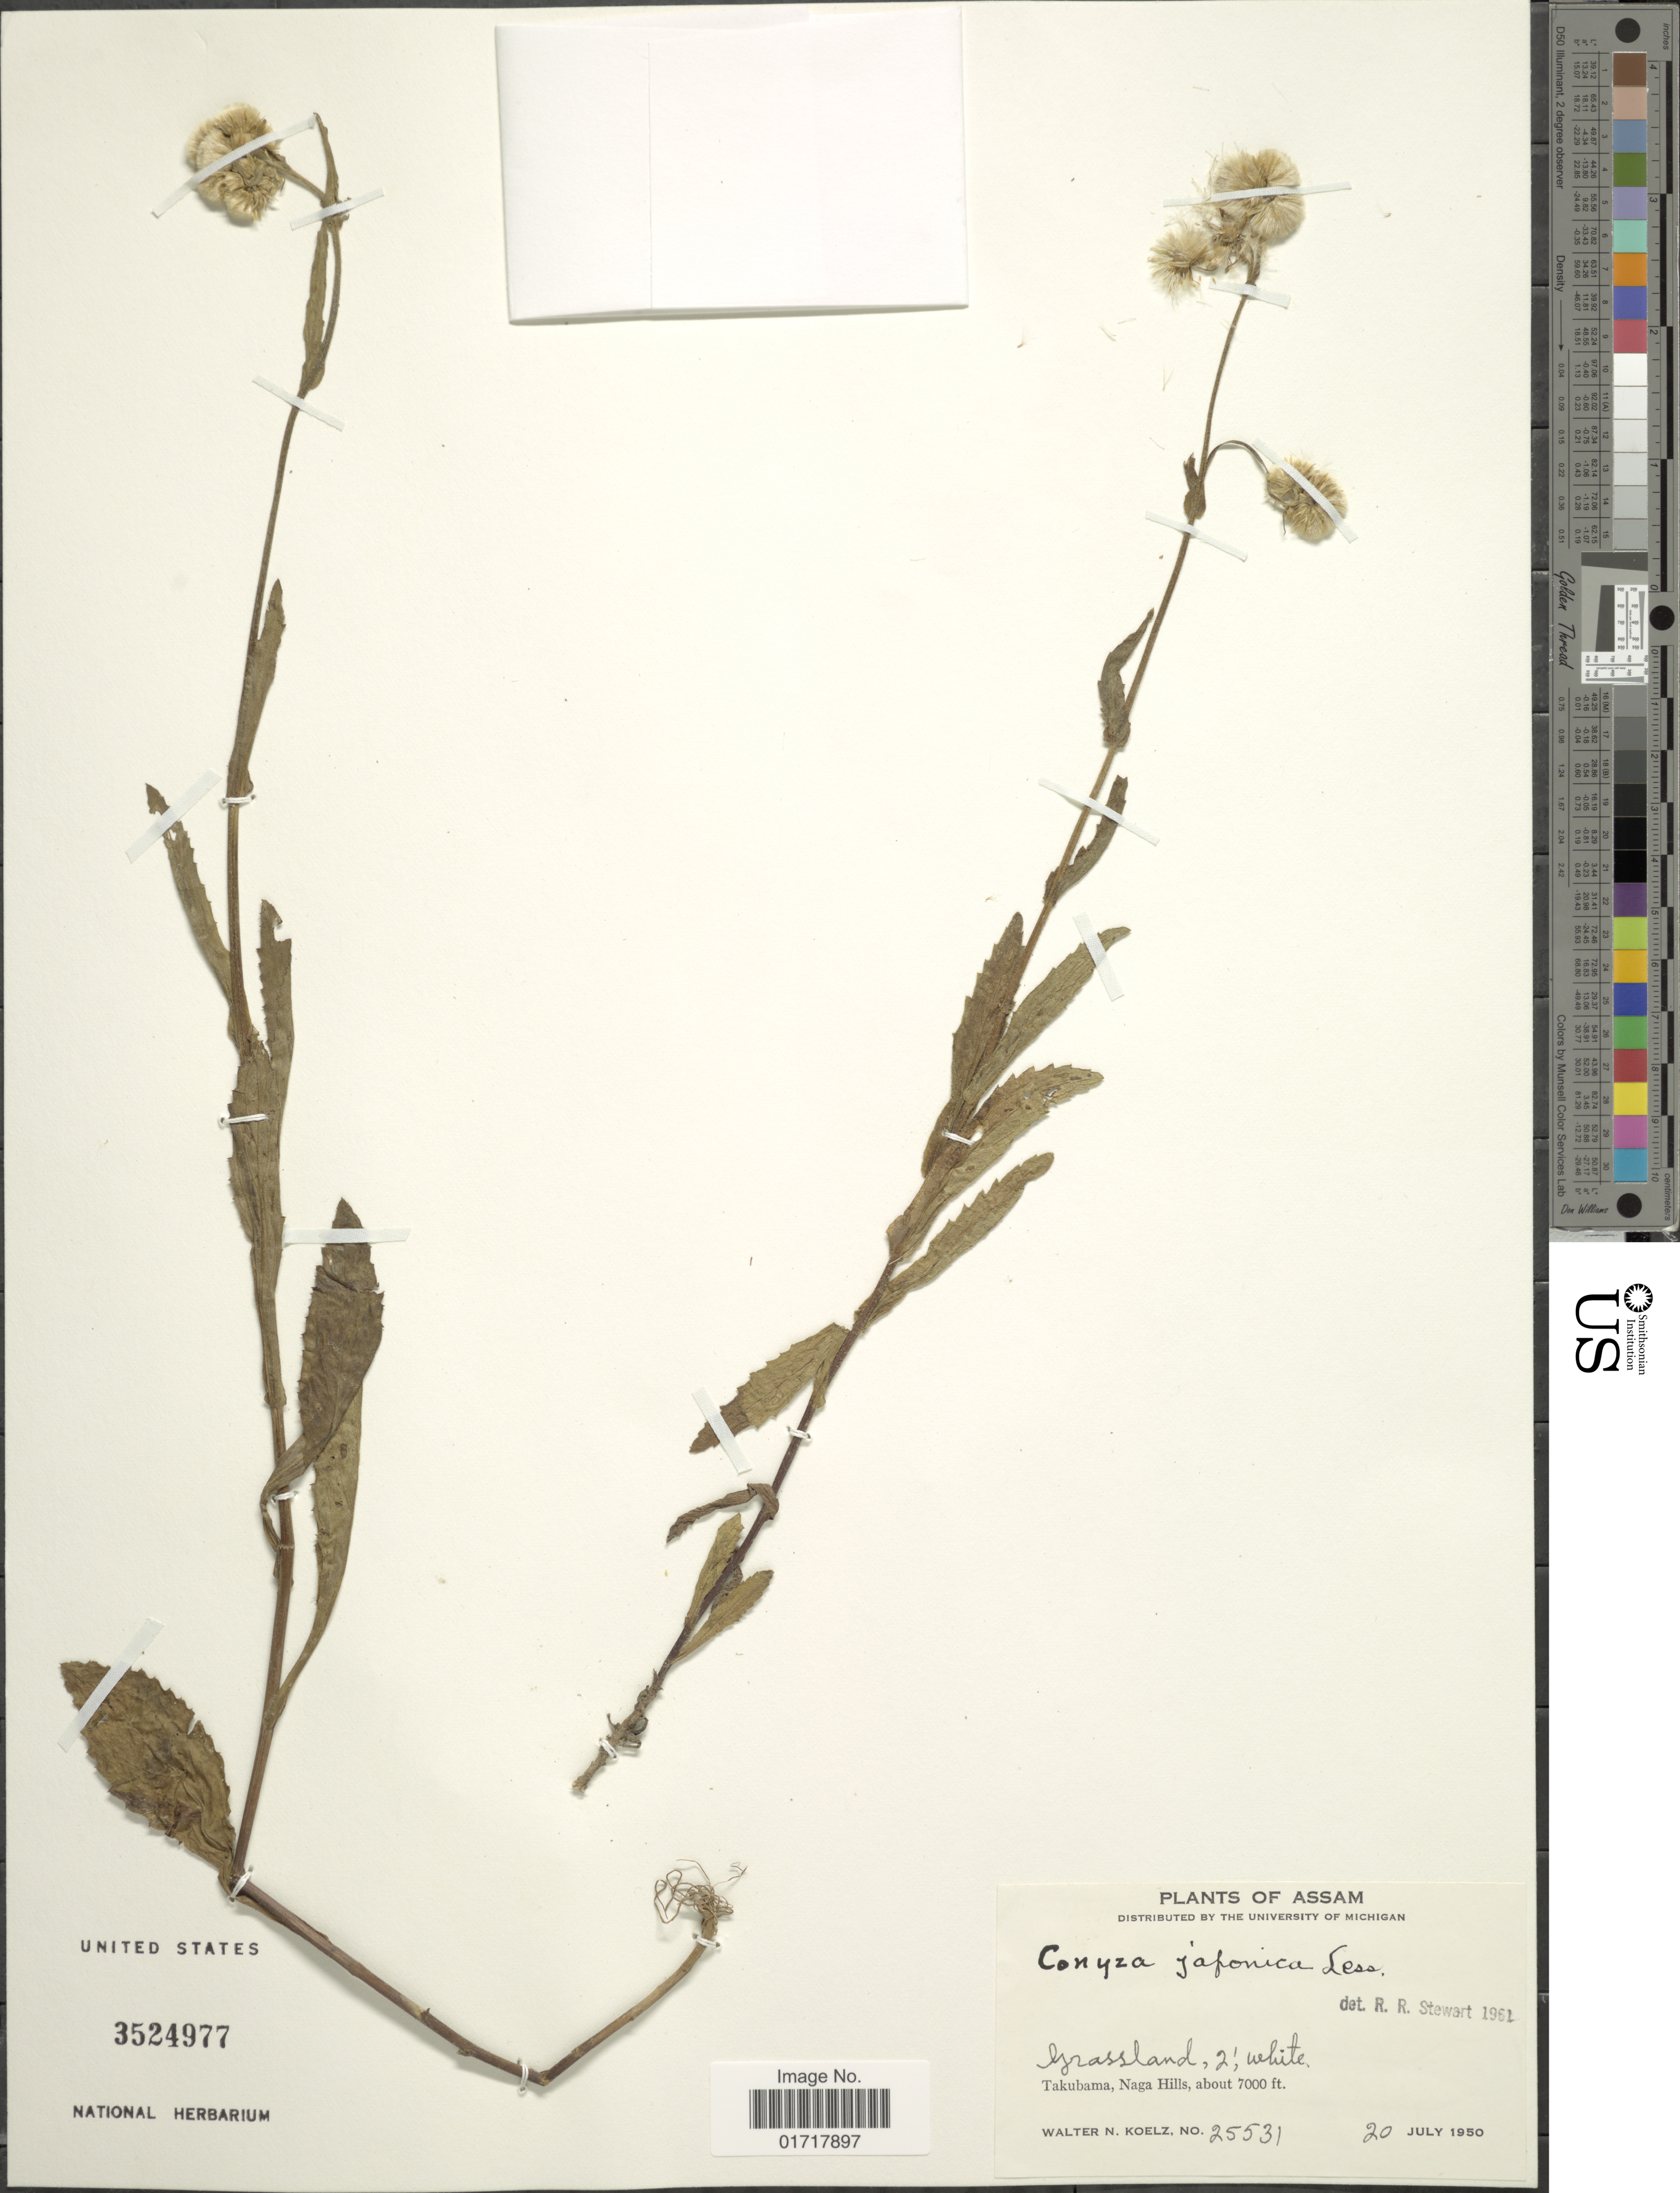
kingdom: Plantae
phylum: Tracheophyta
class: Magnoliopsida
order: Asterales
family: Asteraceae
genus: Conyza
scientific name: Conyza japonica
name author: (Thunb.) Less.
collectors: W. N. Koelz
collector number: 25531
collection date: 1950-07-20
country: India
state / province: Assam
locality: Assam, Grassland, Takubama, Naga Hills.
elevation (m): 2134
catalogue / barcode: US 3524977